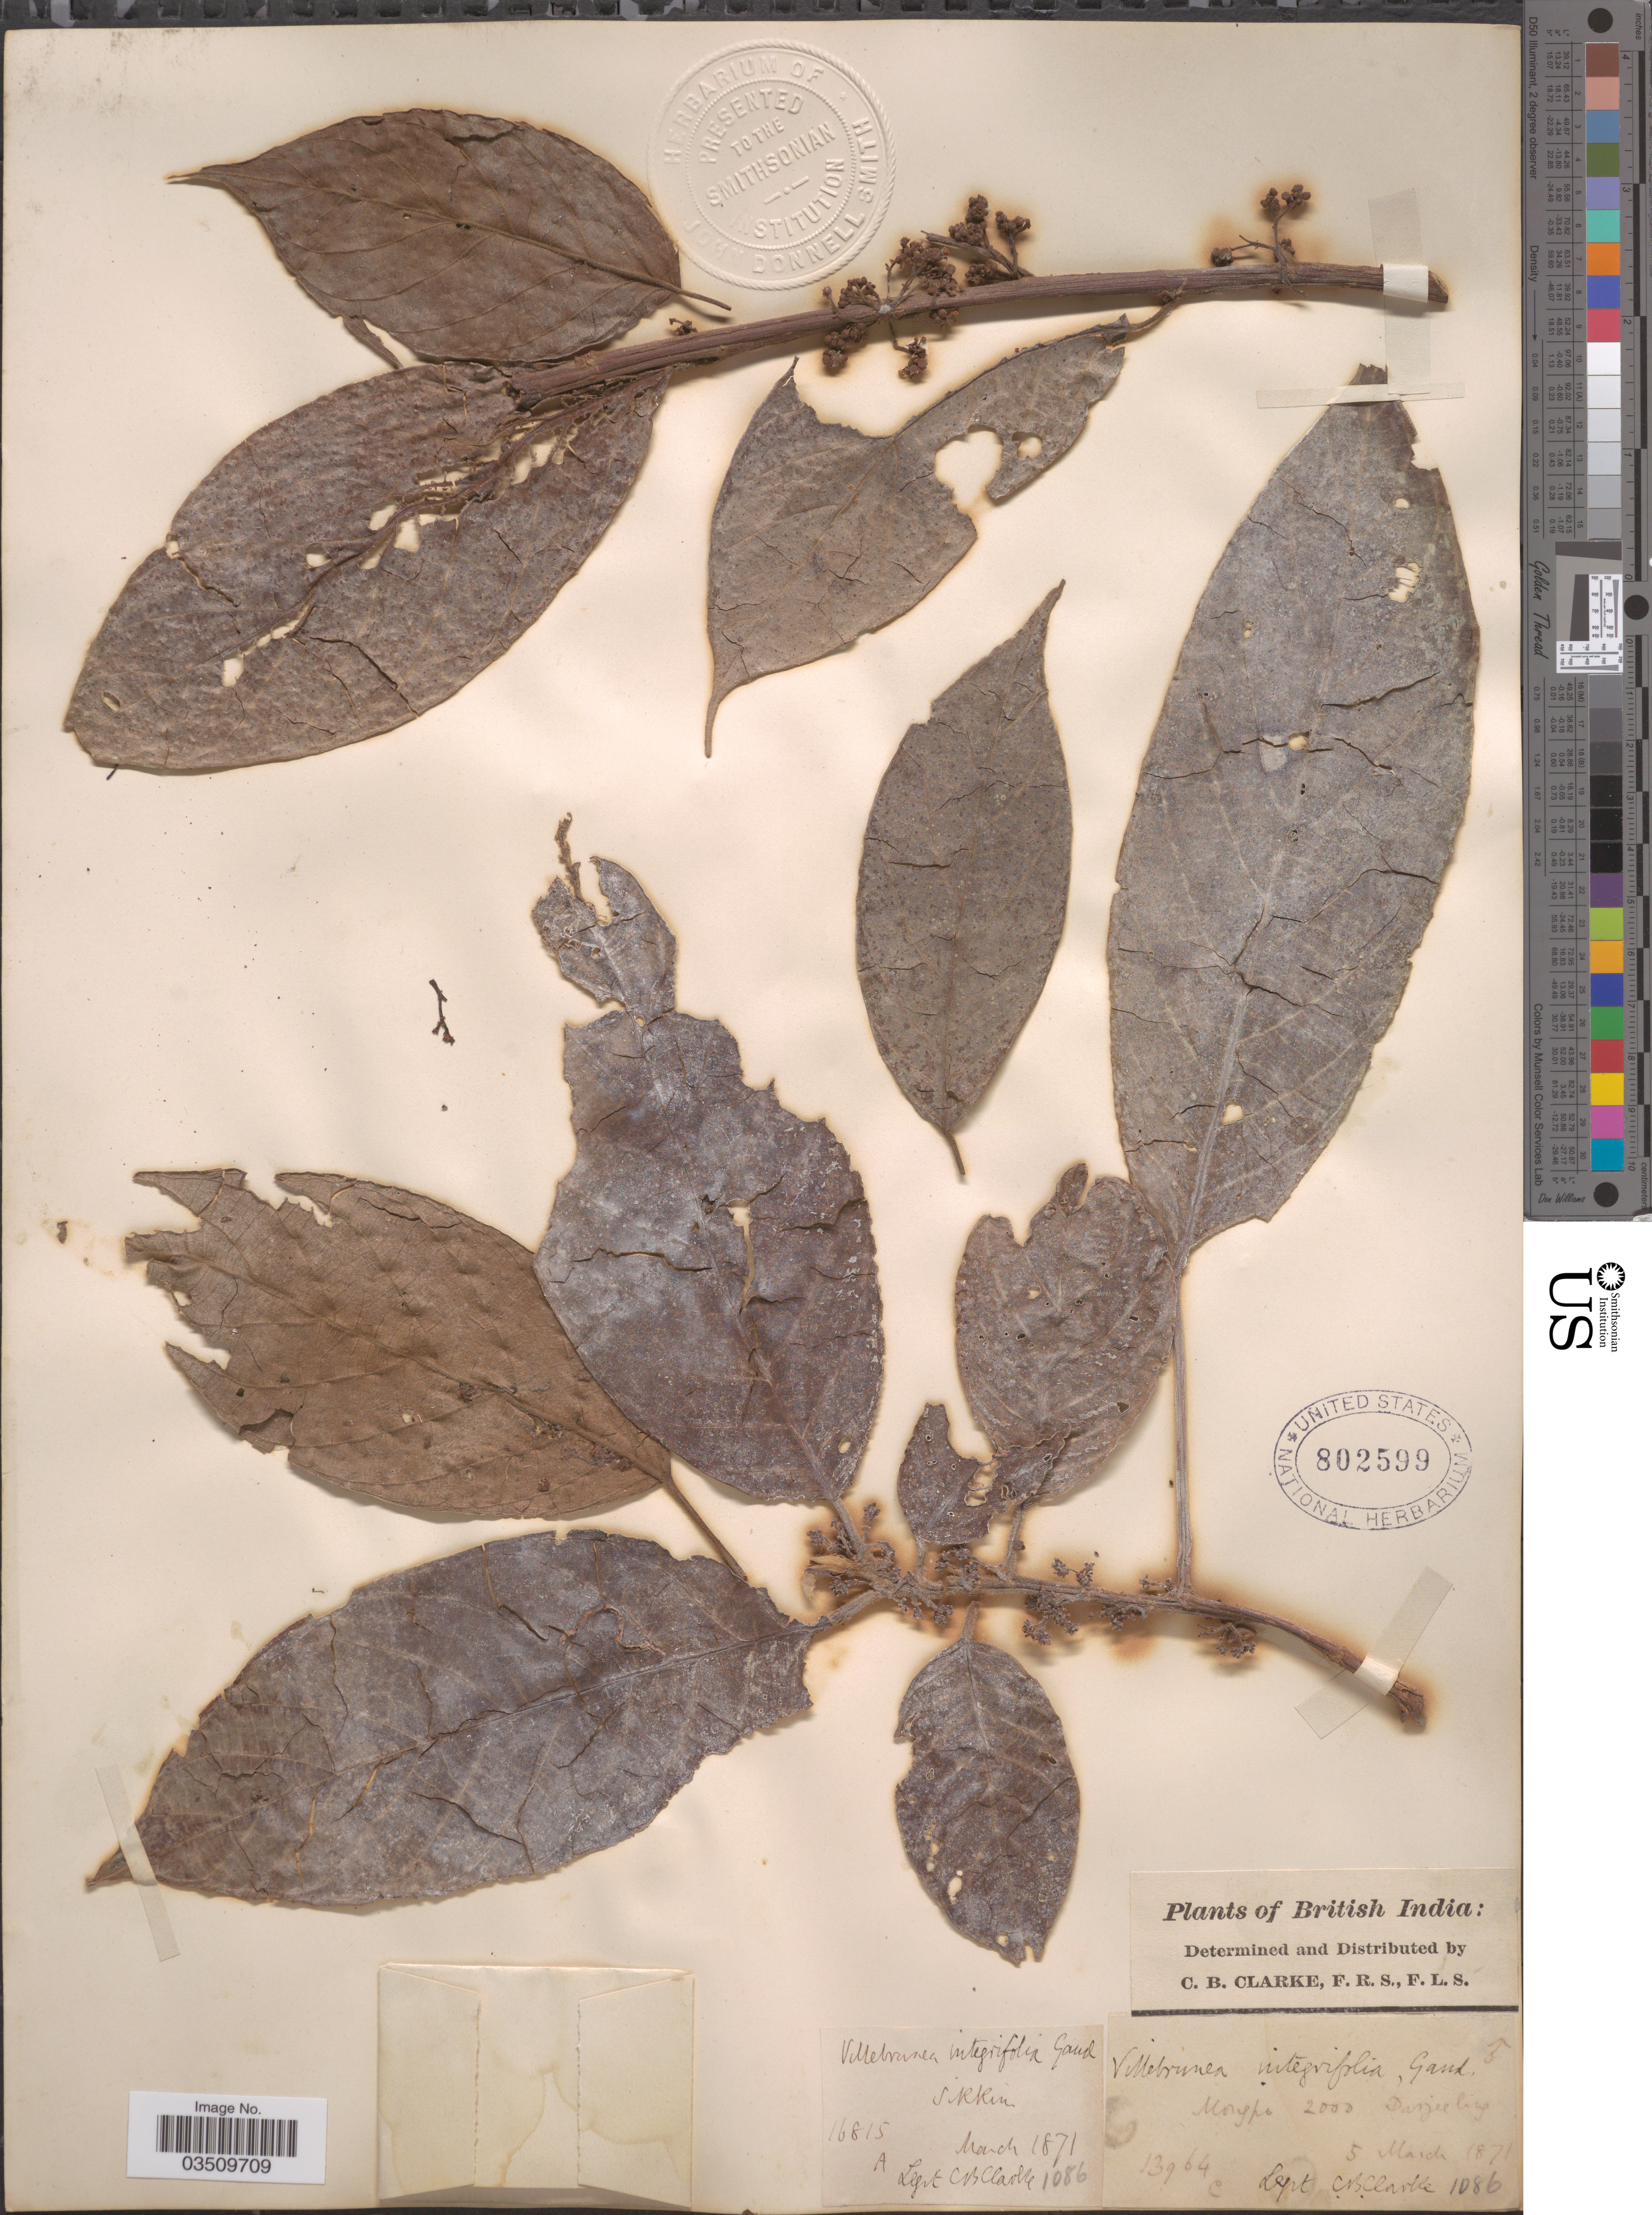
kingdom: Plantae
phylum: Tracheophyta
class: Magnoliopsida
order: Rosales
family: Urticaceae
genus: Oreocnide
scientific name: Oreocnide integrifolia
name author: (Gaudich.) Miq.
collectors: C. B. Clarke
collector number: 16815/1364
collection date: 1871-03-05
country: India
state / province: Sikkim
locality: British India. Mongpo. Darjeeling.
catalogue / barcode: US 802599